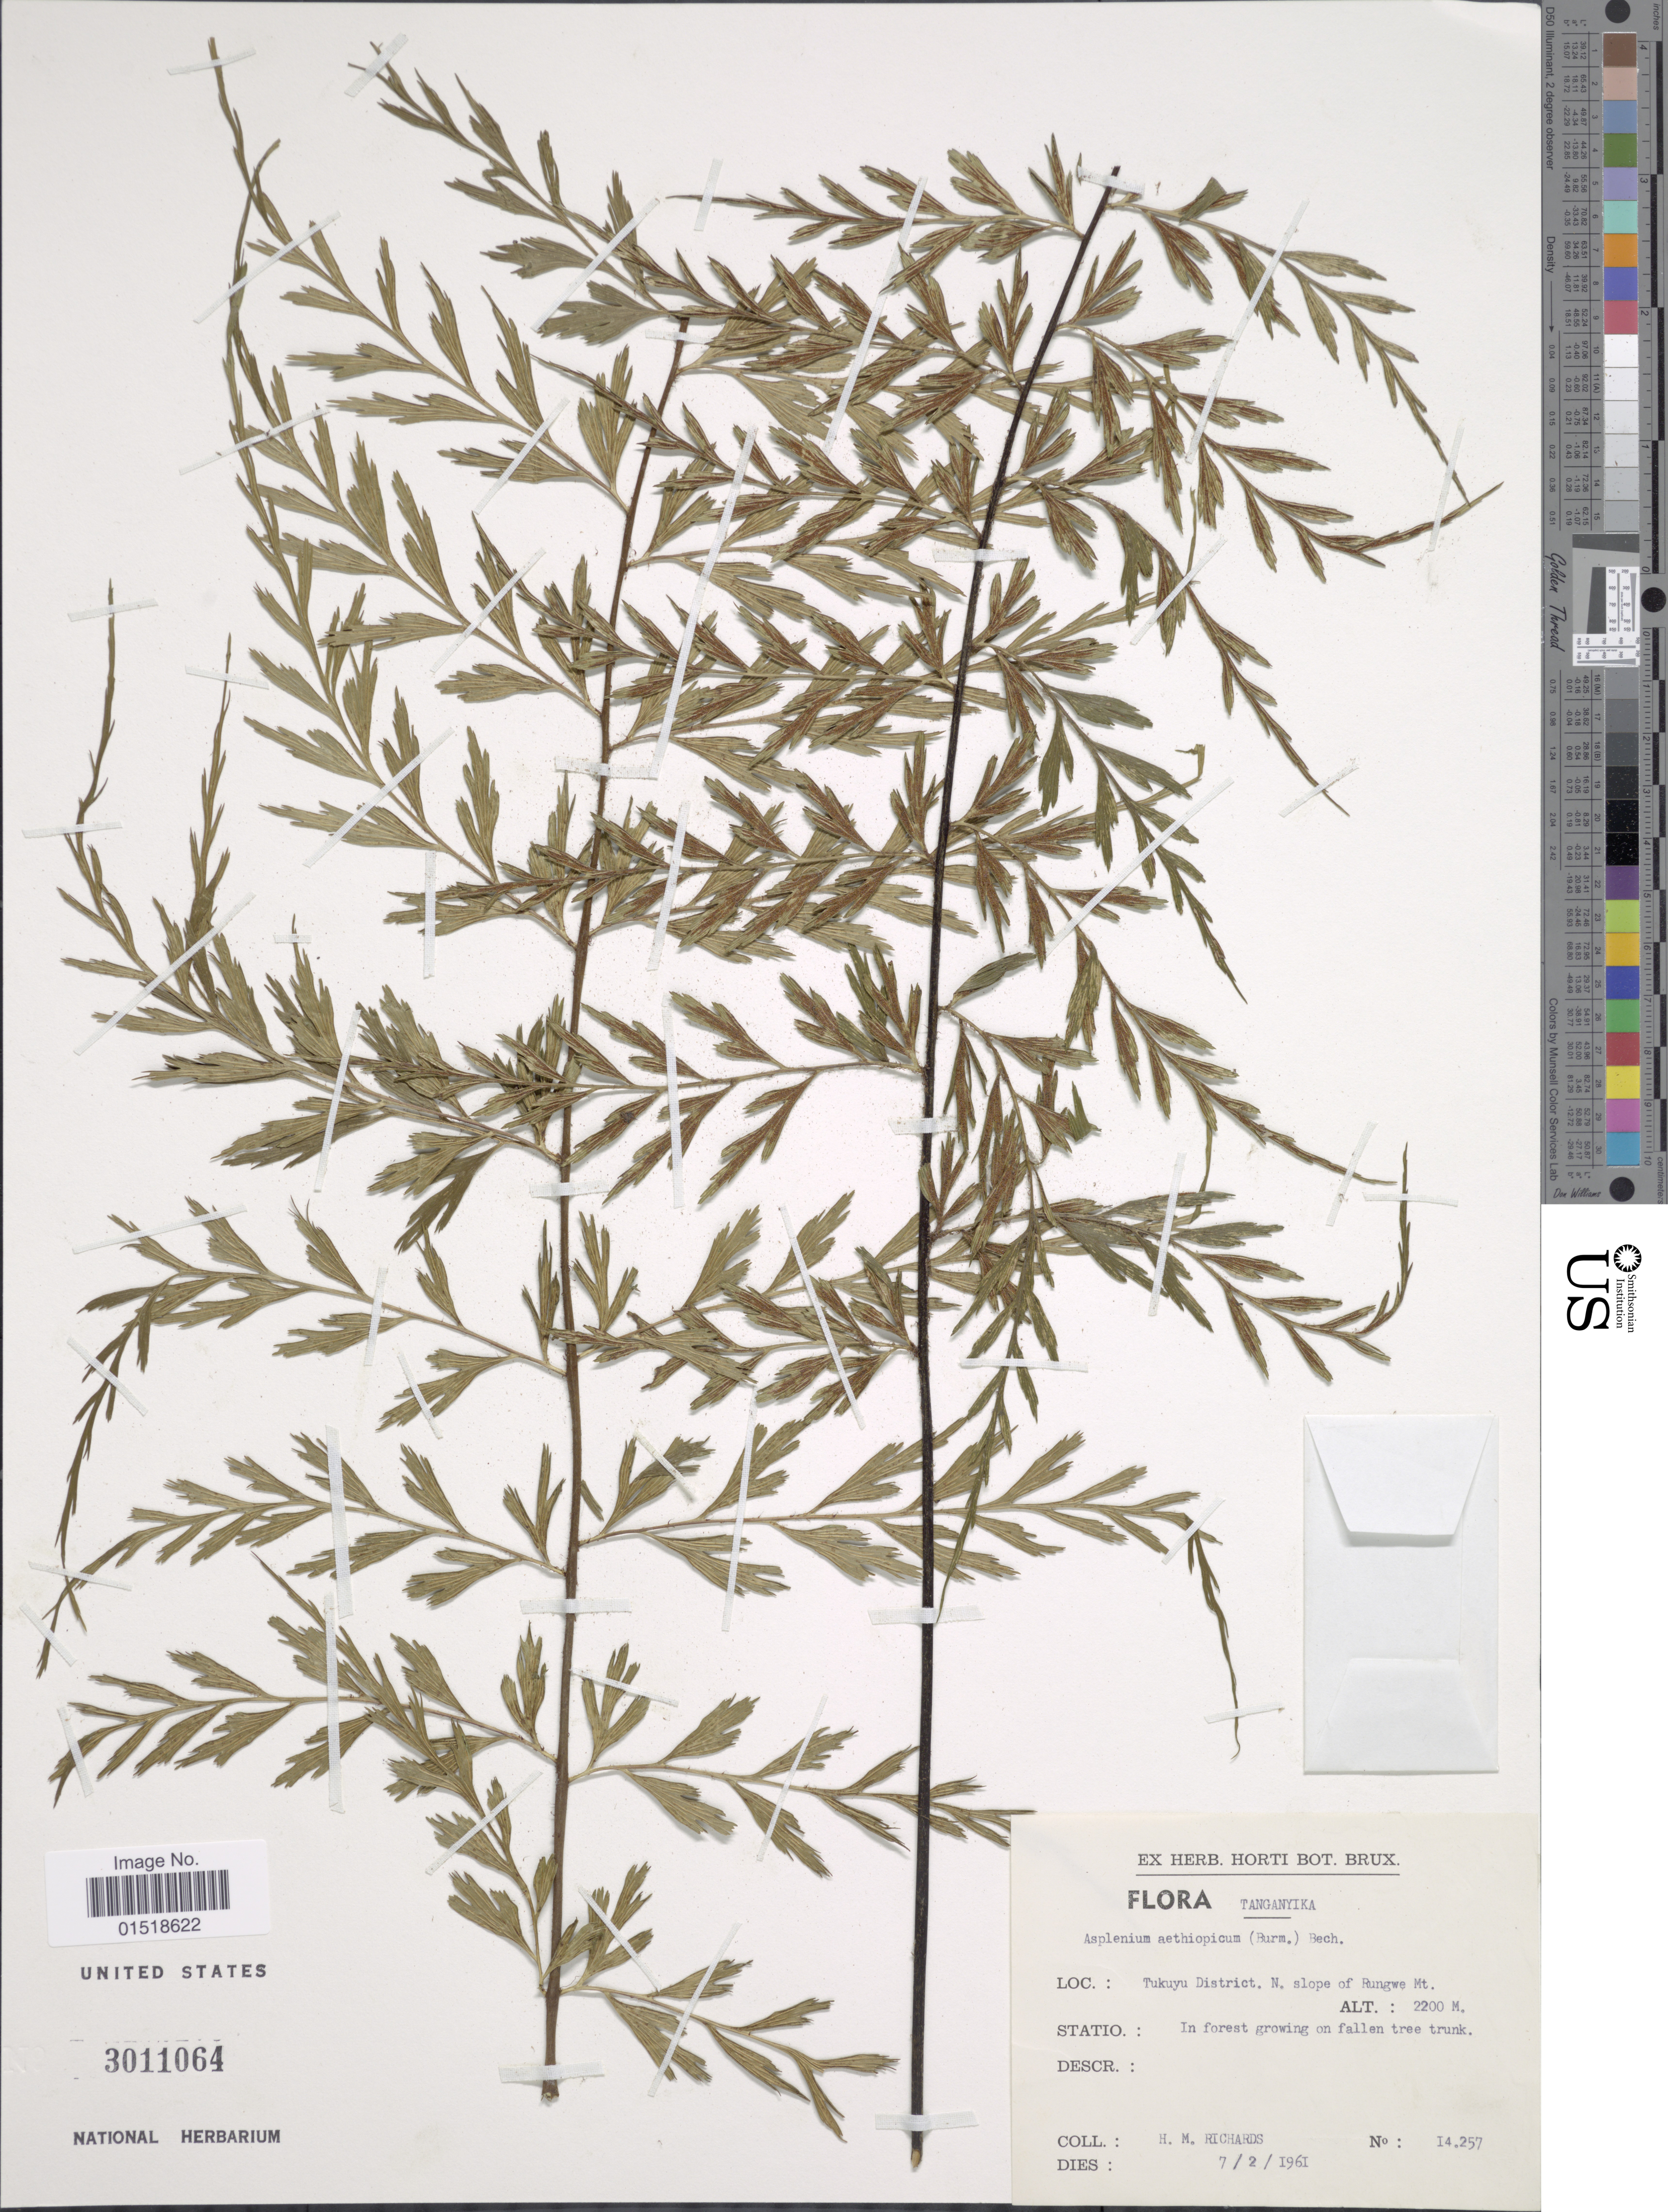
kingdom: Plantae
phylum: Tracheophyta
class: Polypodiopsida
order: Polypodiales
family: Aspleniaceae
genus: Asplenium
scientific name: Asplenium aethiopicum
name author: (Burm. f.) Bech.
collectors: H. Richards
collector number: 14257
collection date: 1961-02-07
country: Tanzania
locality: Tanganyika. Tukuyu Distrkict, N. slope of Rungwe Mt.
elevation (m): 2200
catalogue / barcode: US 3011064